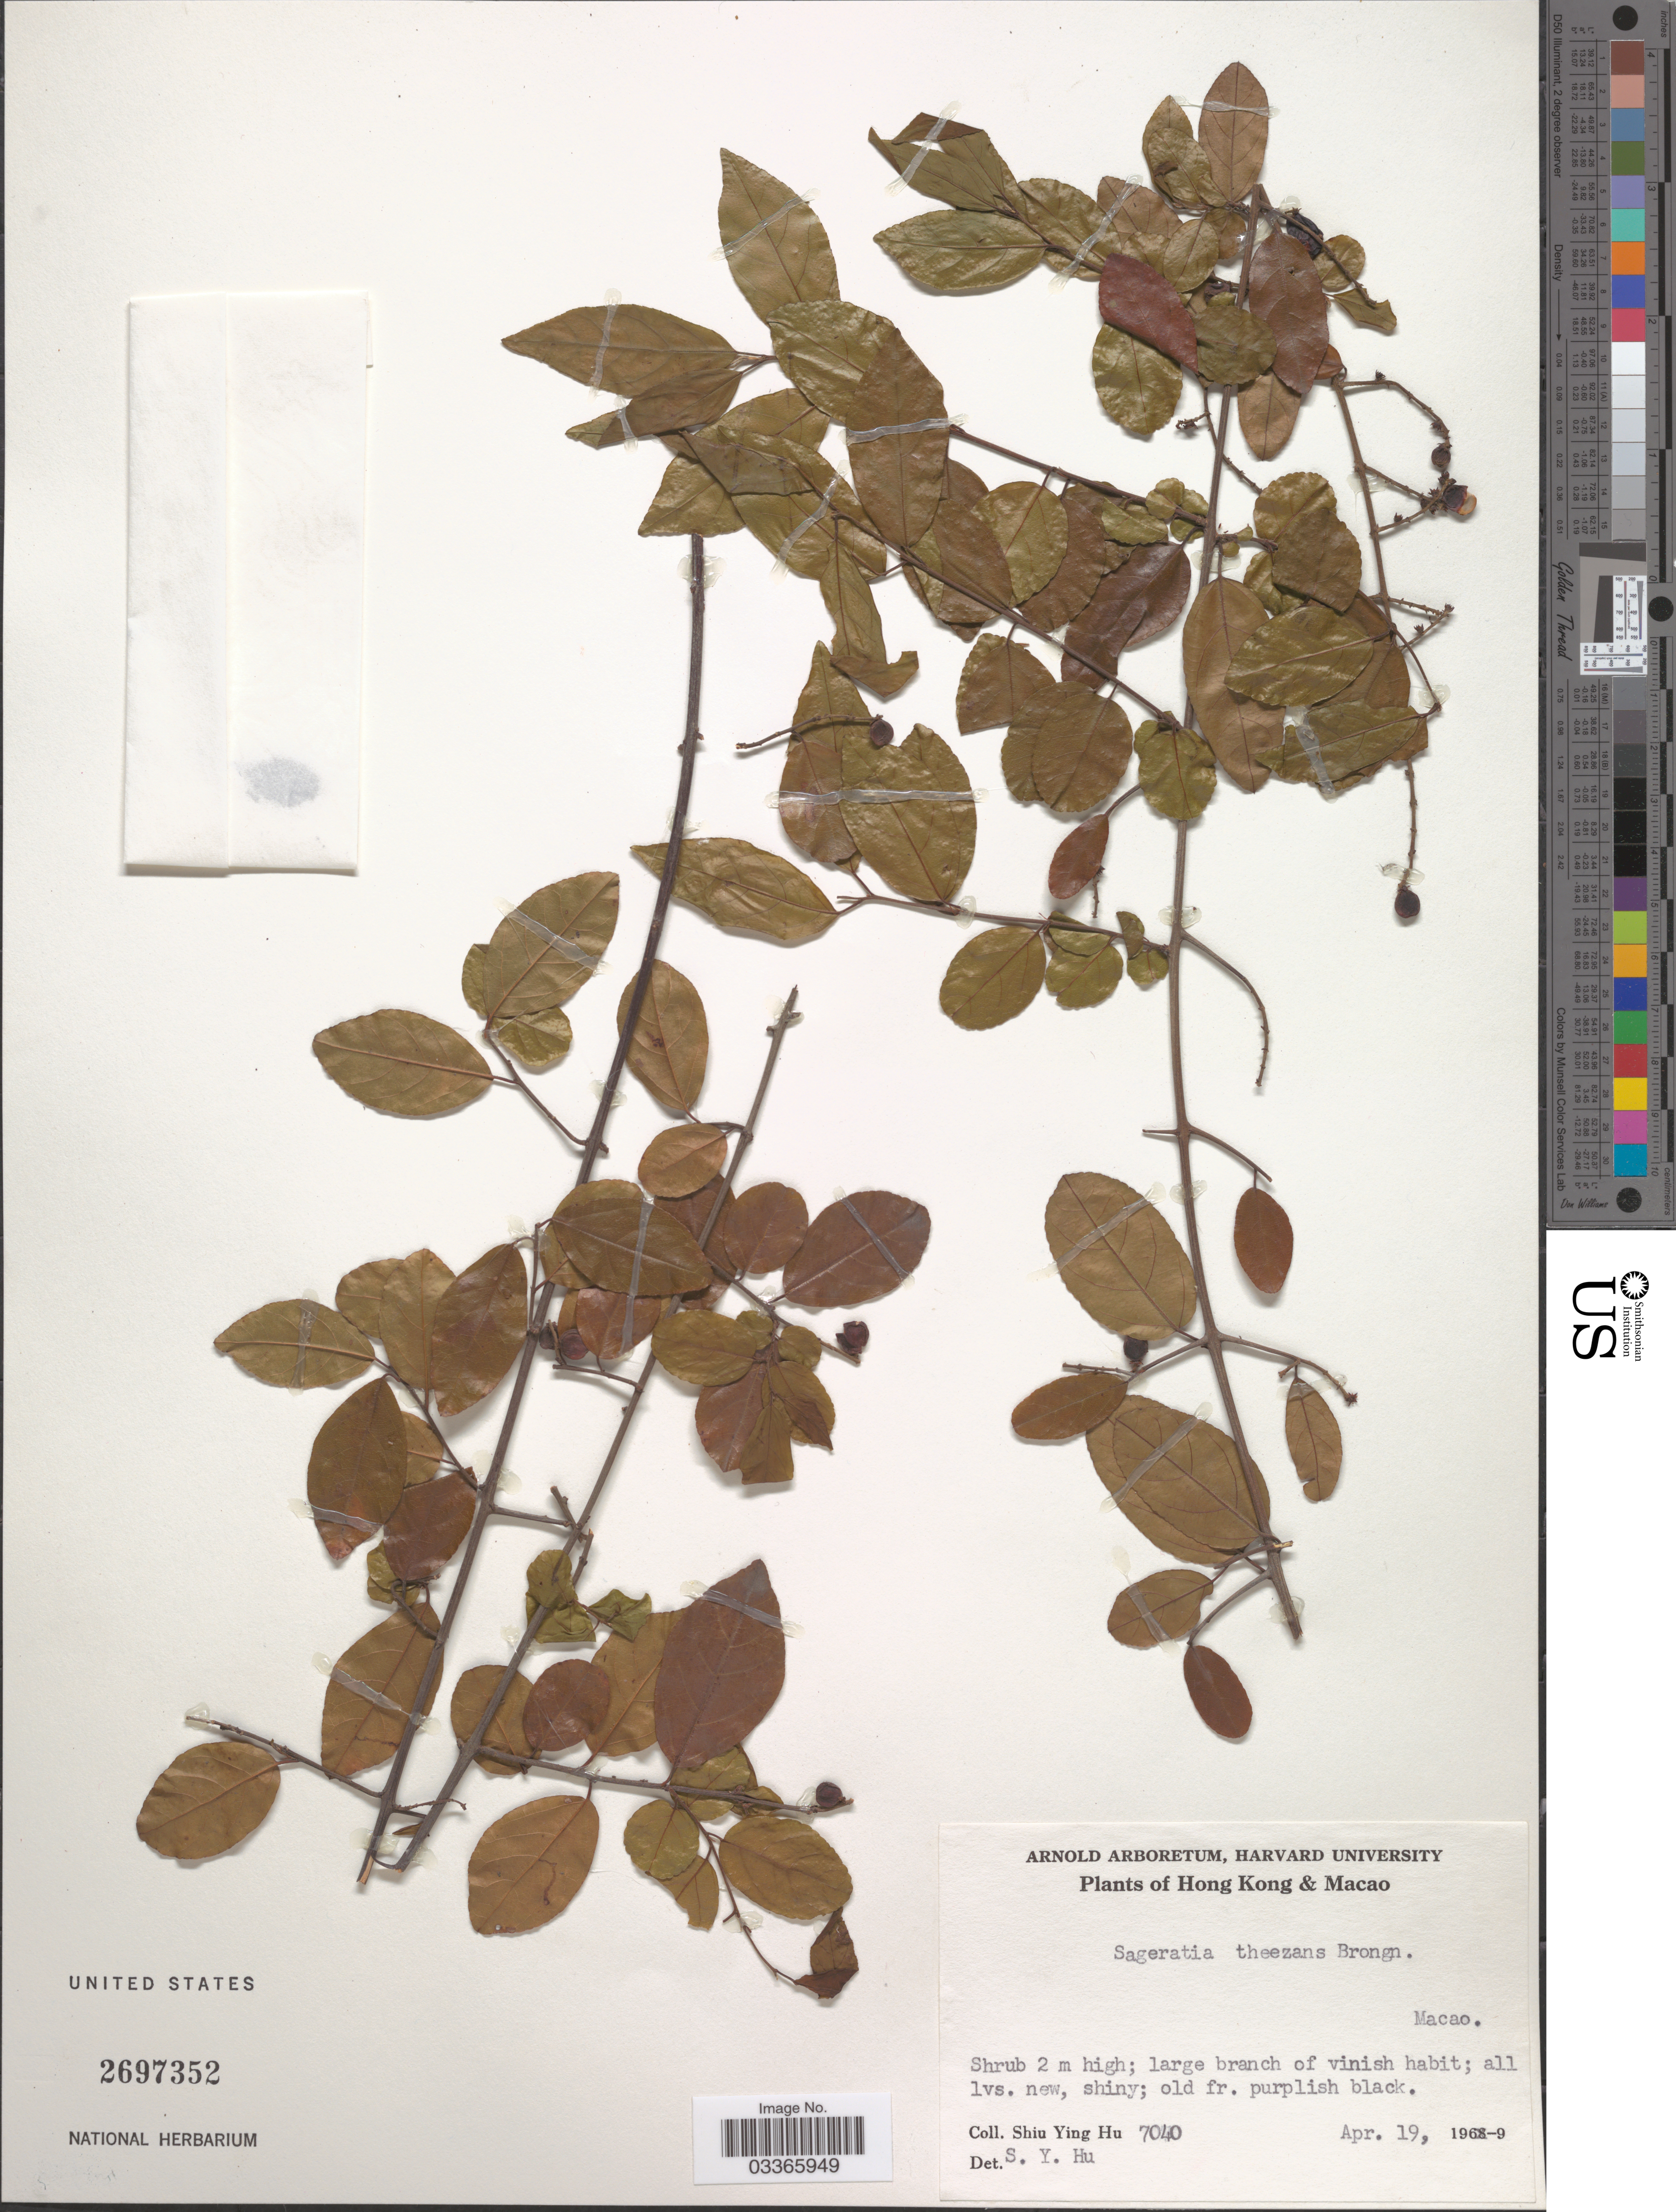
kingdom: Plantae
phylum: Tracheophyta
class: Magnoliopsida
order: Rosales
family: Rhamnaceae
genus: Sageretia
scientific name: Sageretia thea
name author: (Osbeck) M.C. Johnst.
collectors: S. Y. Hu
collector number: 7040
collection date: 1969-04-19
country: China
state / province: Macau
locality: Macao.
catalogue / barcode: US 2697352